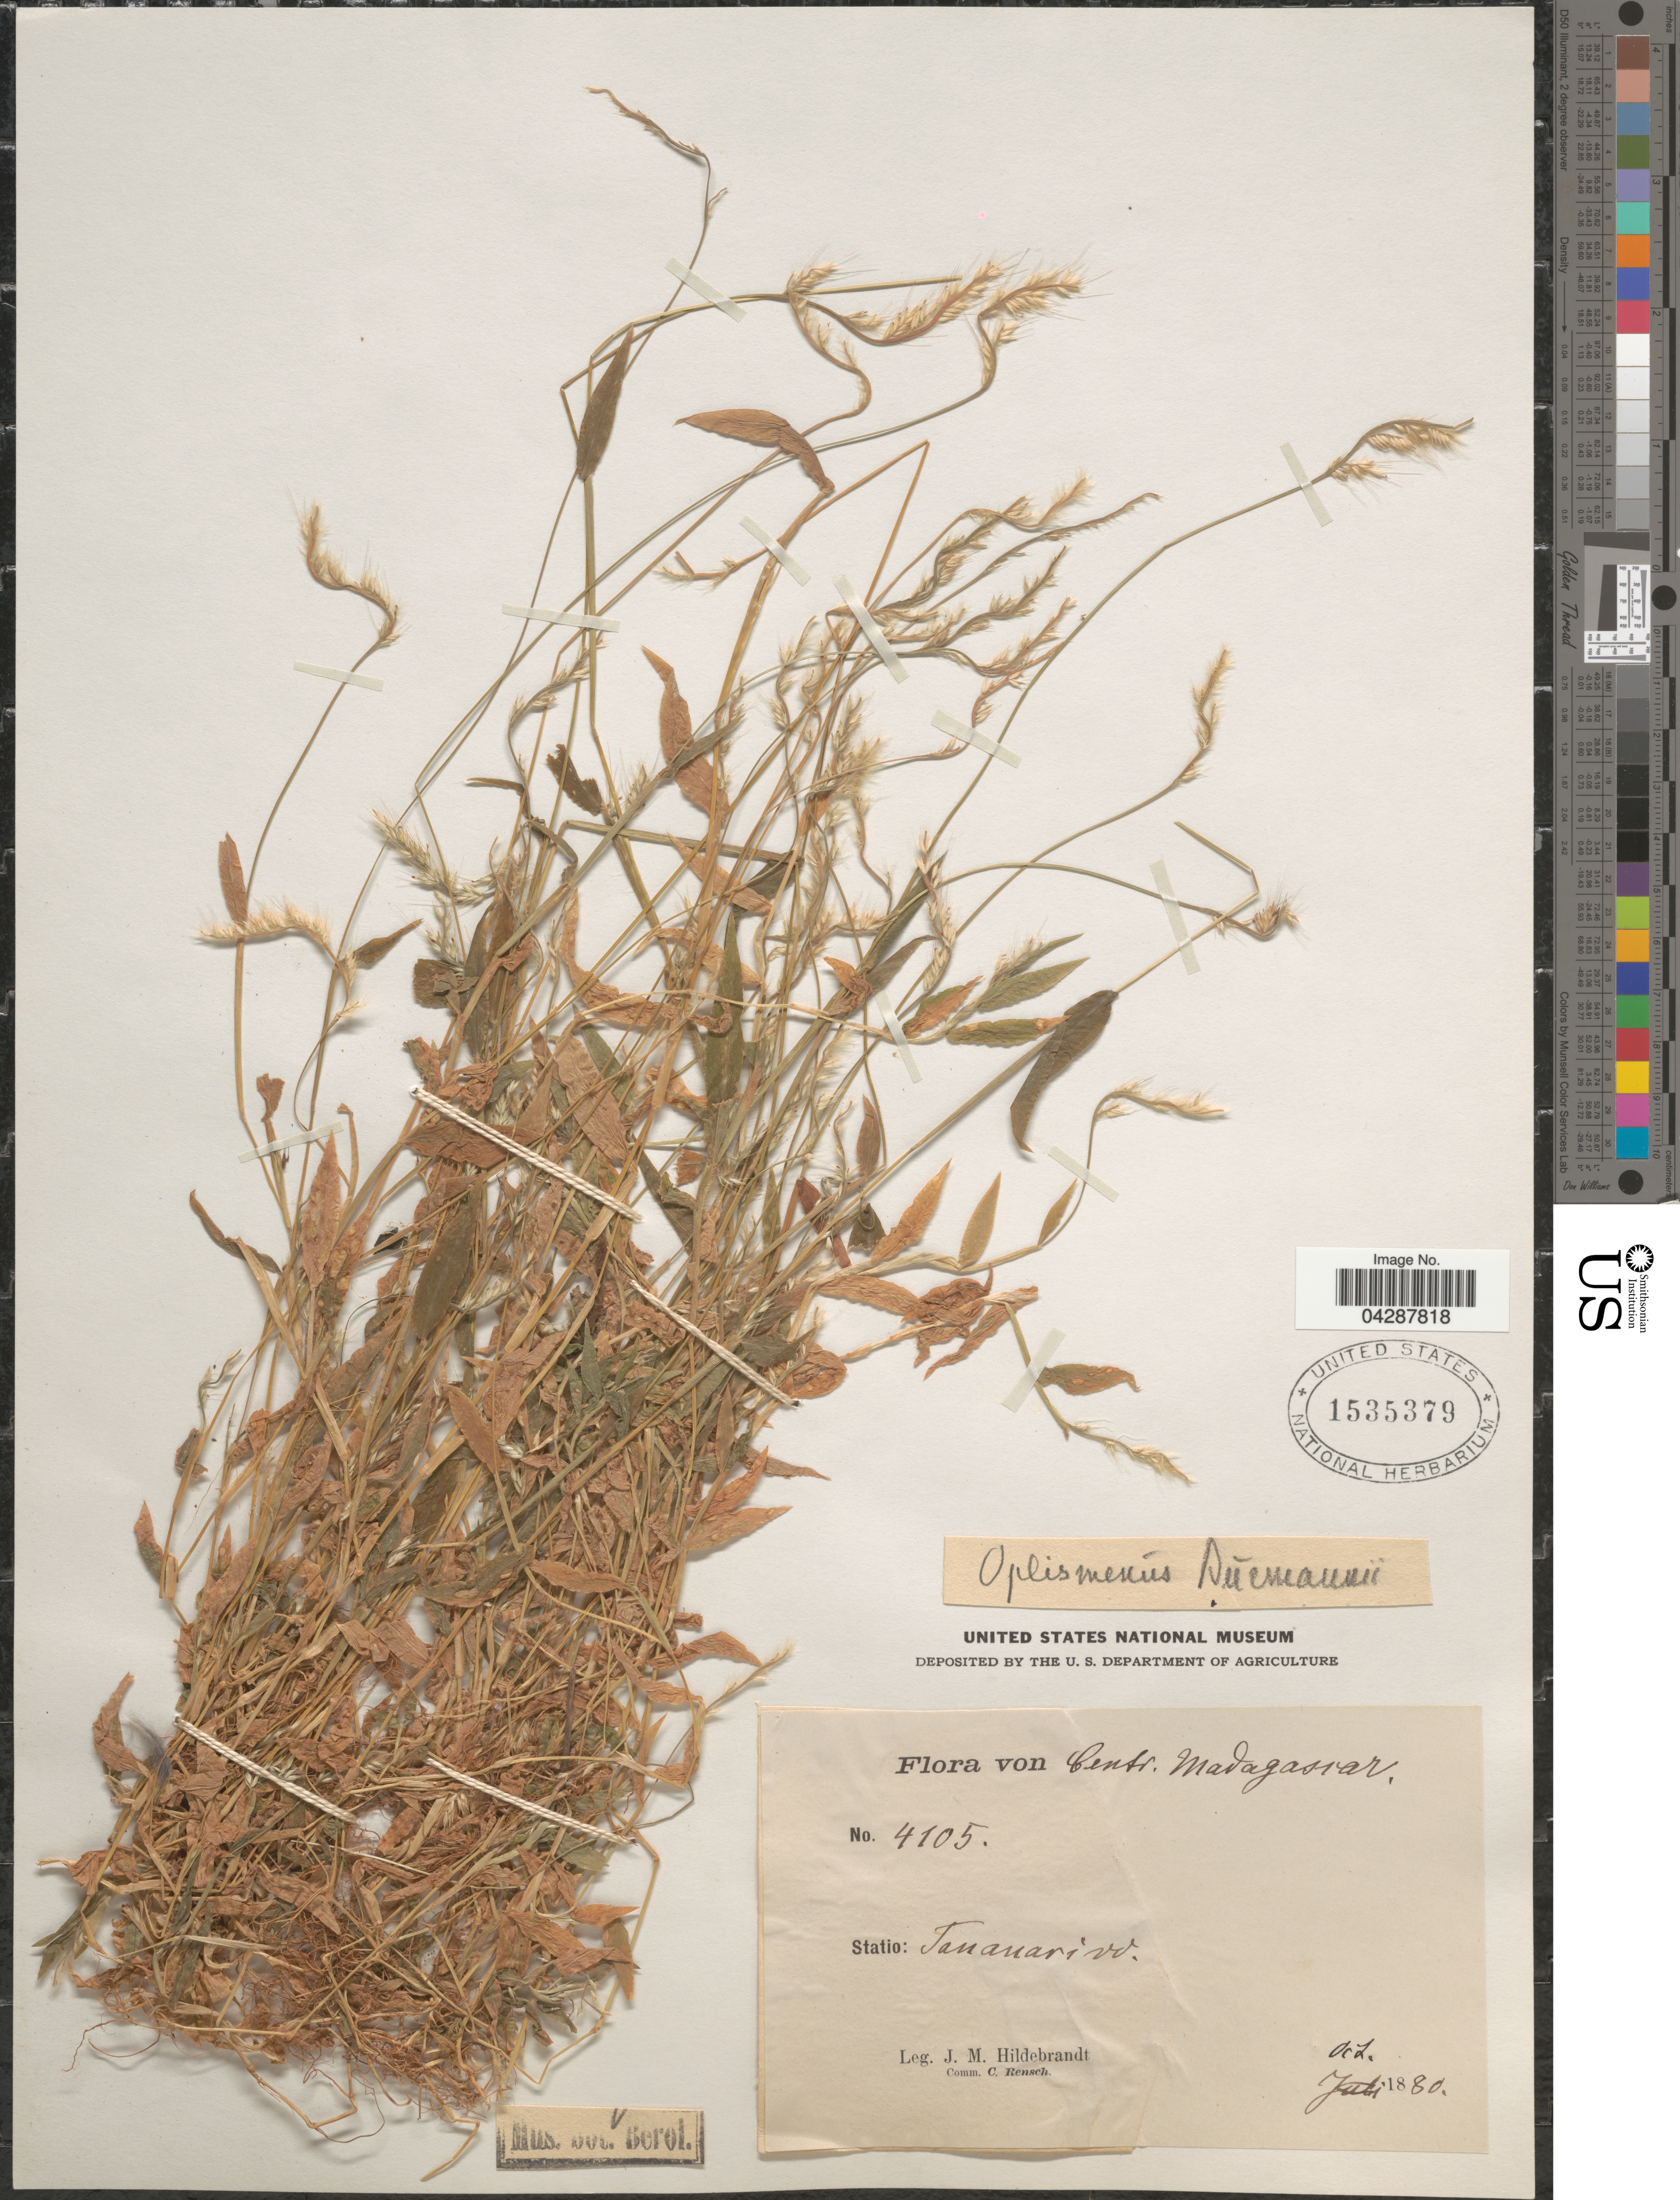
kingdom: Plantae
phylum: Tracheophyta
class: Liliopsida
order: Poales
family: Poaceae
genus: Oplismenus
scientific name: Oplismenus burmannii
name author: (Retz.) P. Beauv.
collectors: J. Hildebrandt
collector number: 4105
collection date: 1880-10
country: Madagascar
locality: Centr. Madagascar. Tananarivo.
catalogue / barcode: US 1535379